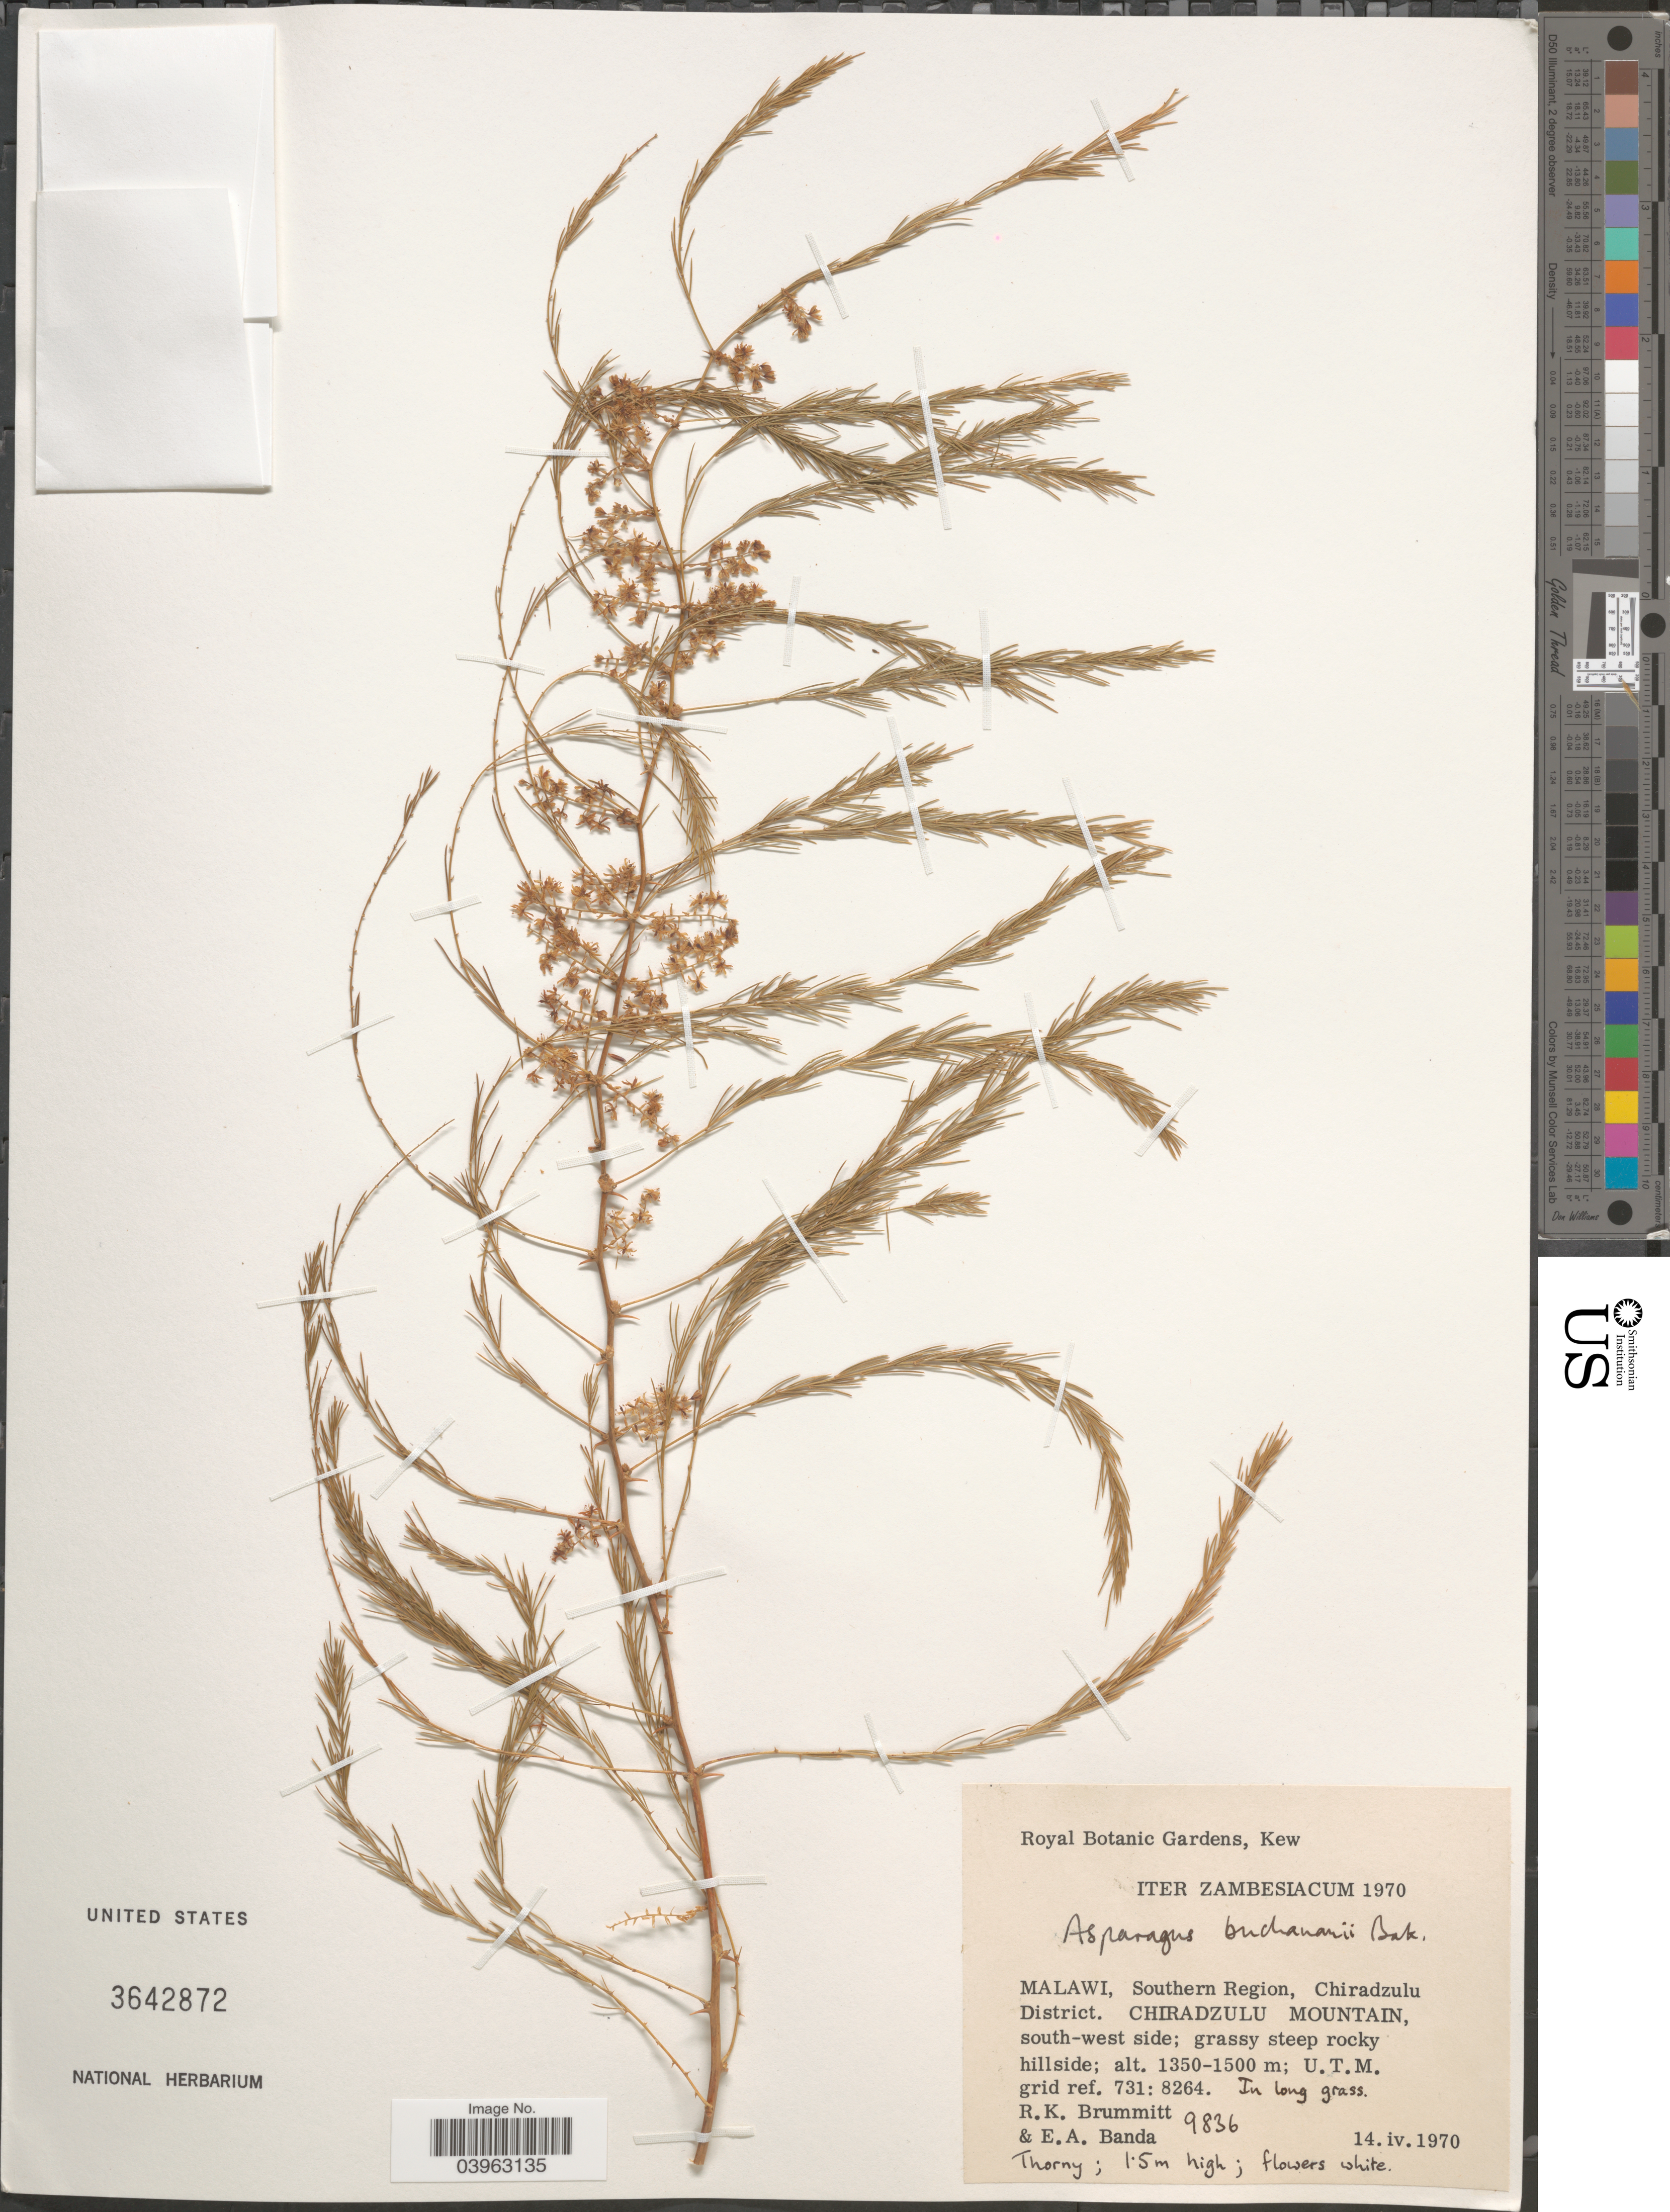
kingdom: Plantae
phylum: Tracheophyta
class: Liliopsida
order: Asparagales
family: Asparagaceae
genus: Asparagus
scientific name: Asparagus buchananii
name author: Baker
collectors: R. K. Brummitt & E. Banda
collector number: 9836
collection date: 1970-04-14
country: Malawi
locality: Southern Region, Chiradzulu District. Chiradzulu Mountain, south-west side. U.T.M. grid ref. 731: 8264.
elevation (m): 1350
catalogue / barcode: US 3642872